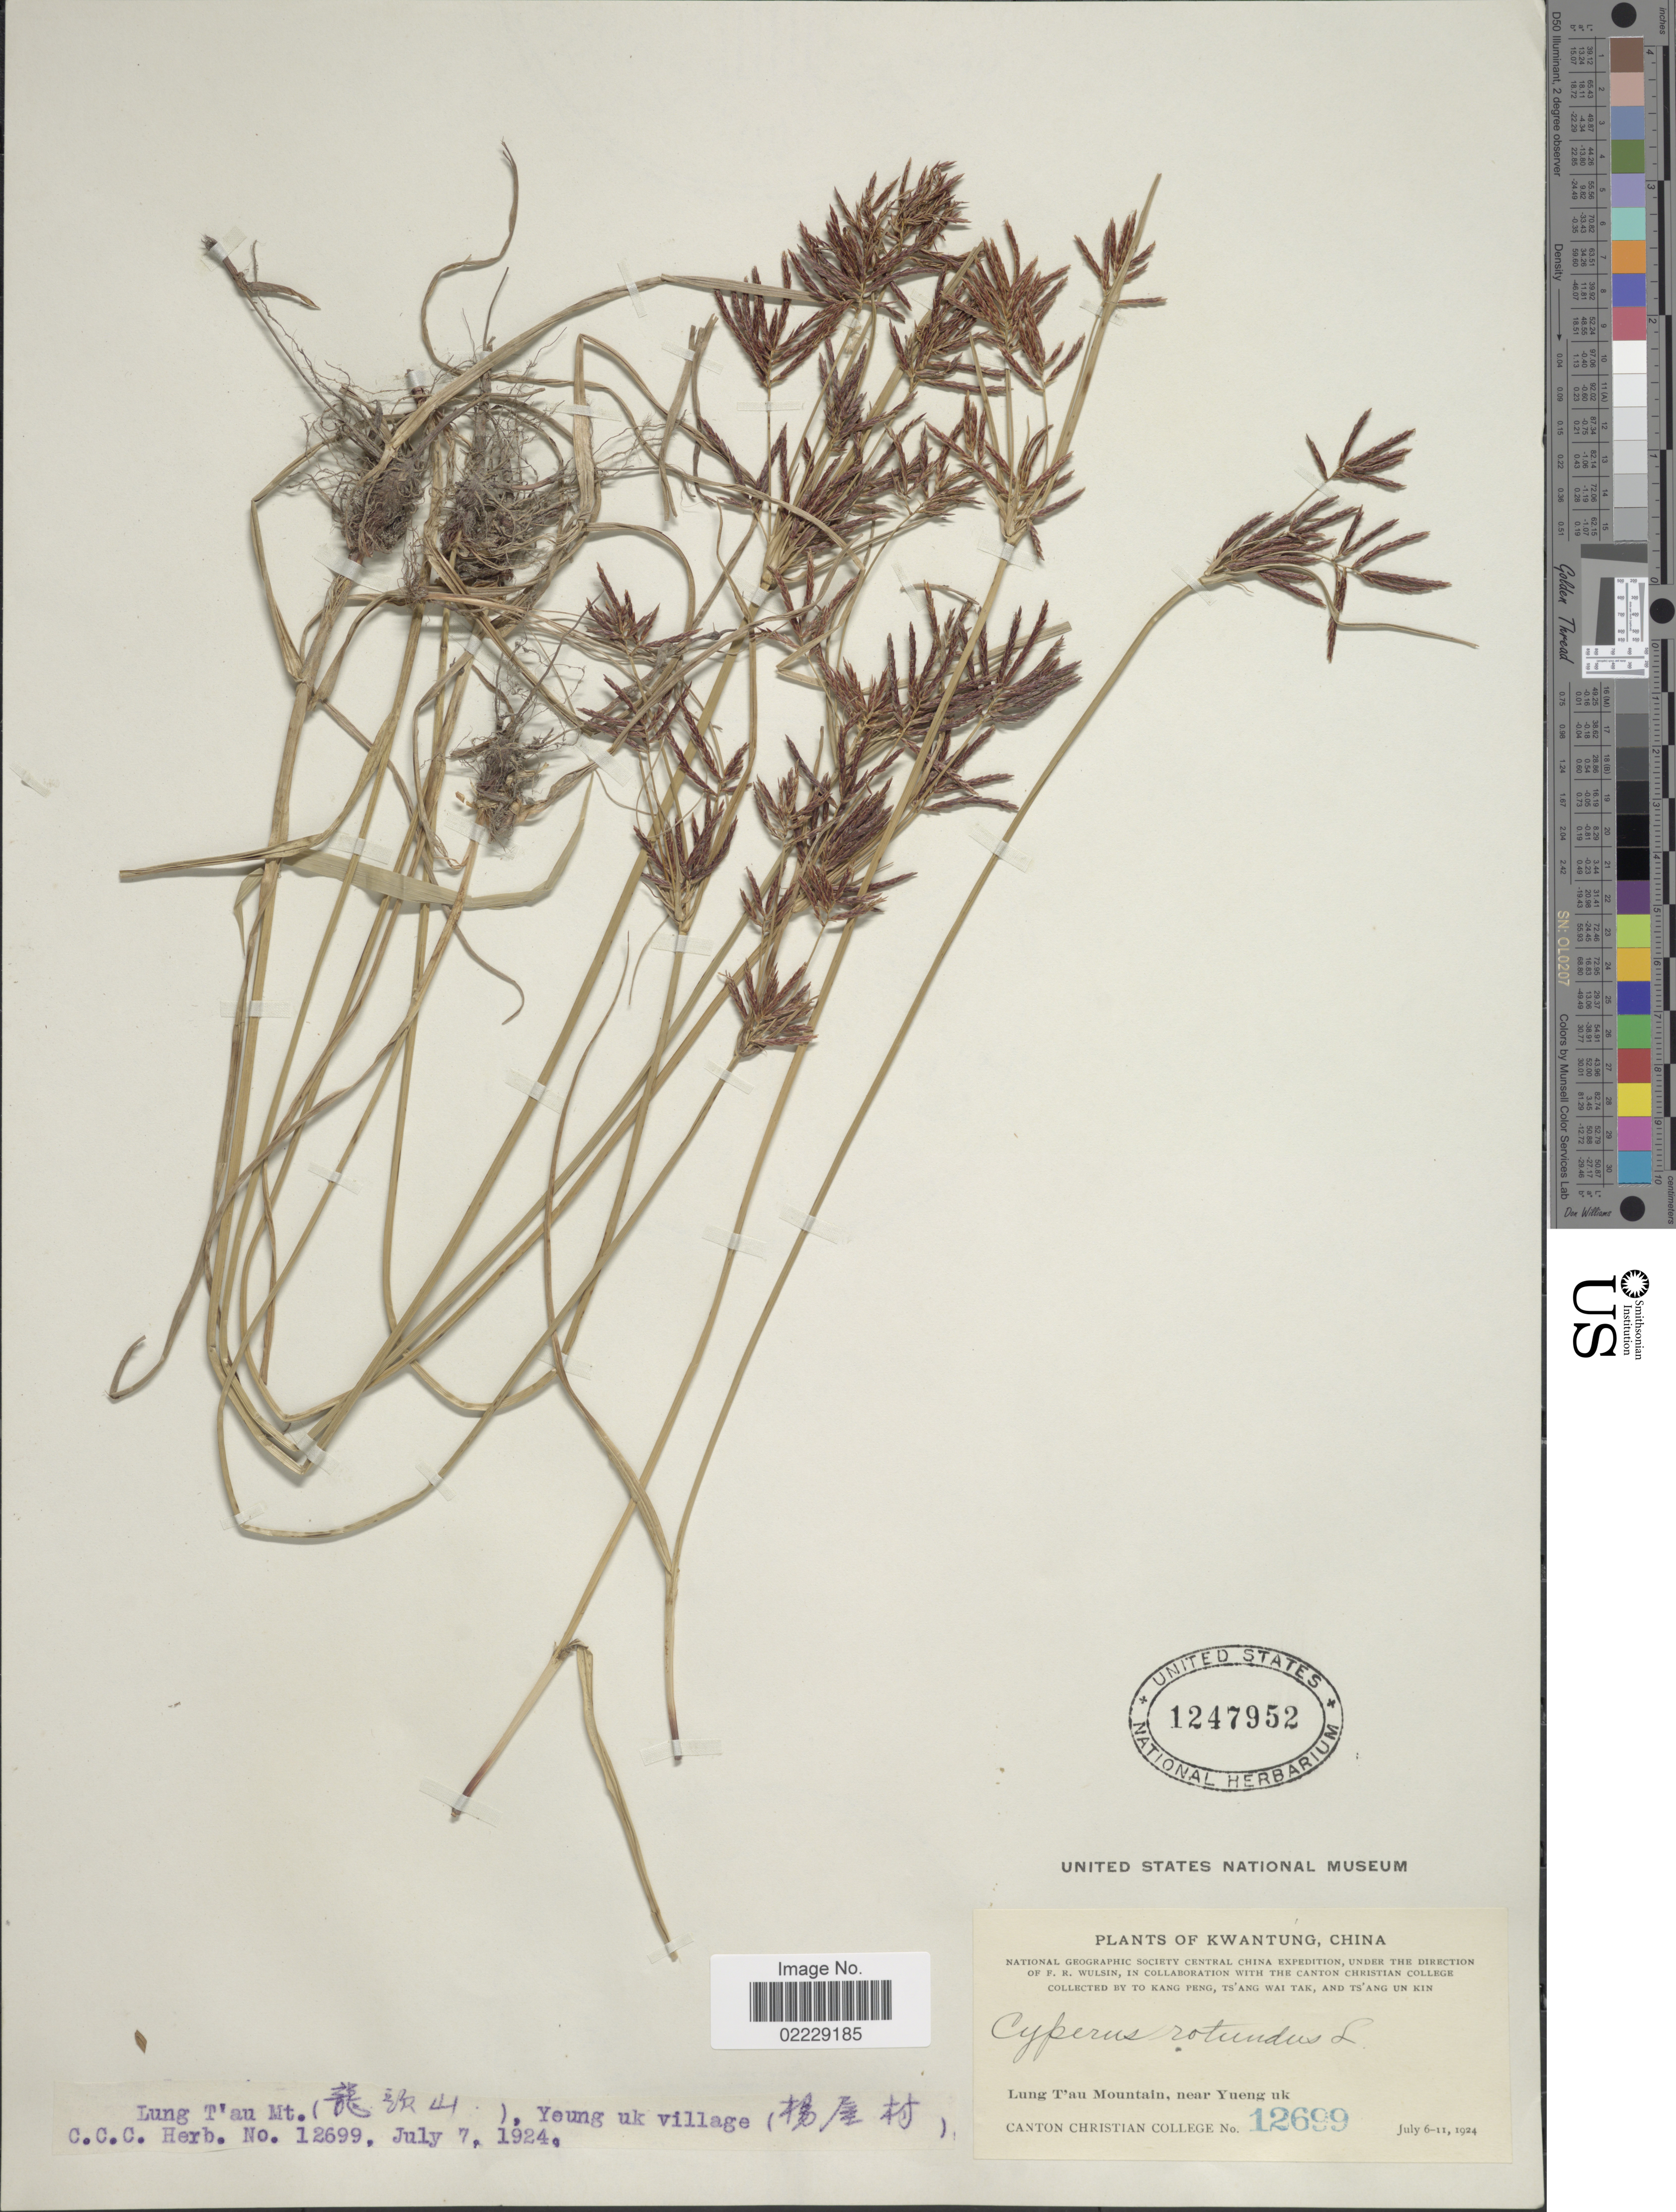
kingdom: Plantae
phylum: Tracheophyta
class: Liliopsida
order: Poales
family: Cyperaceae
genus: Cyperus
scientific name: Cyperus rotundus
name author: L.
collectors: Canton Christian College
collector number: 12699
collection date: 1924-07-07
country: China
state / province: Guangdong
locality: Kwantung, Lung T'au Mountain, near Yueng uk village.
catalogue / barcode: US 1247952